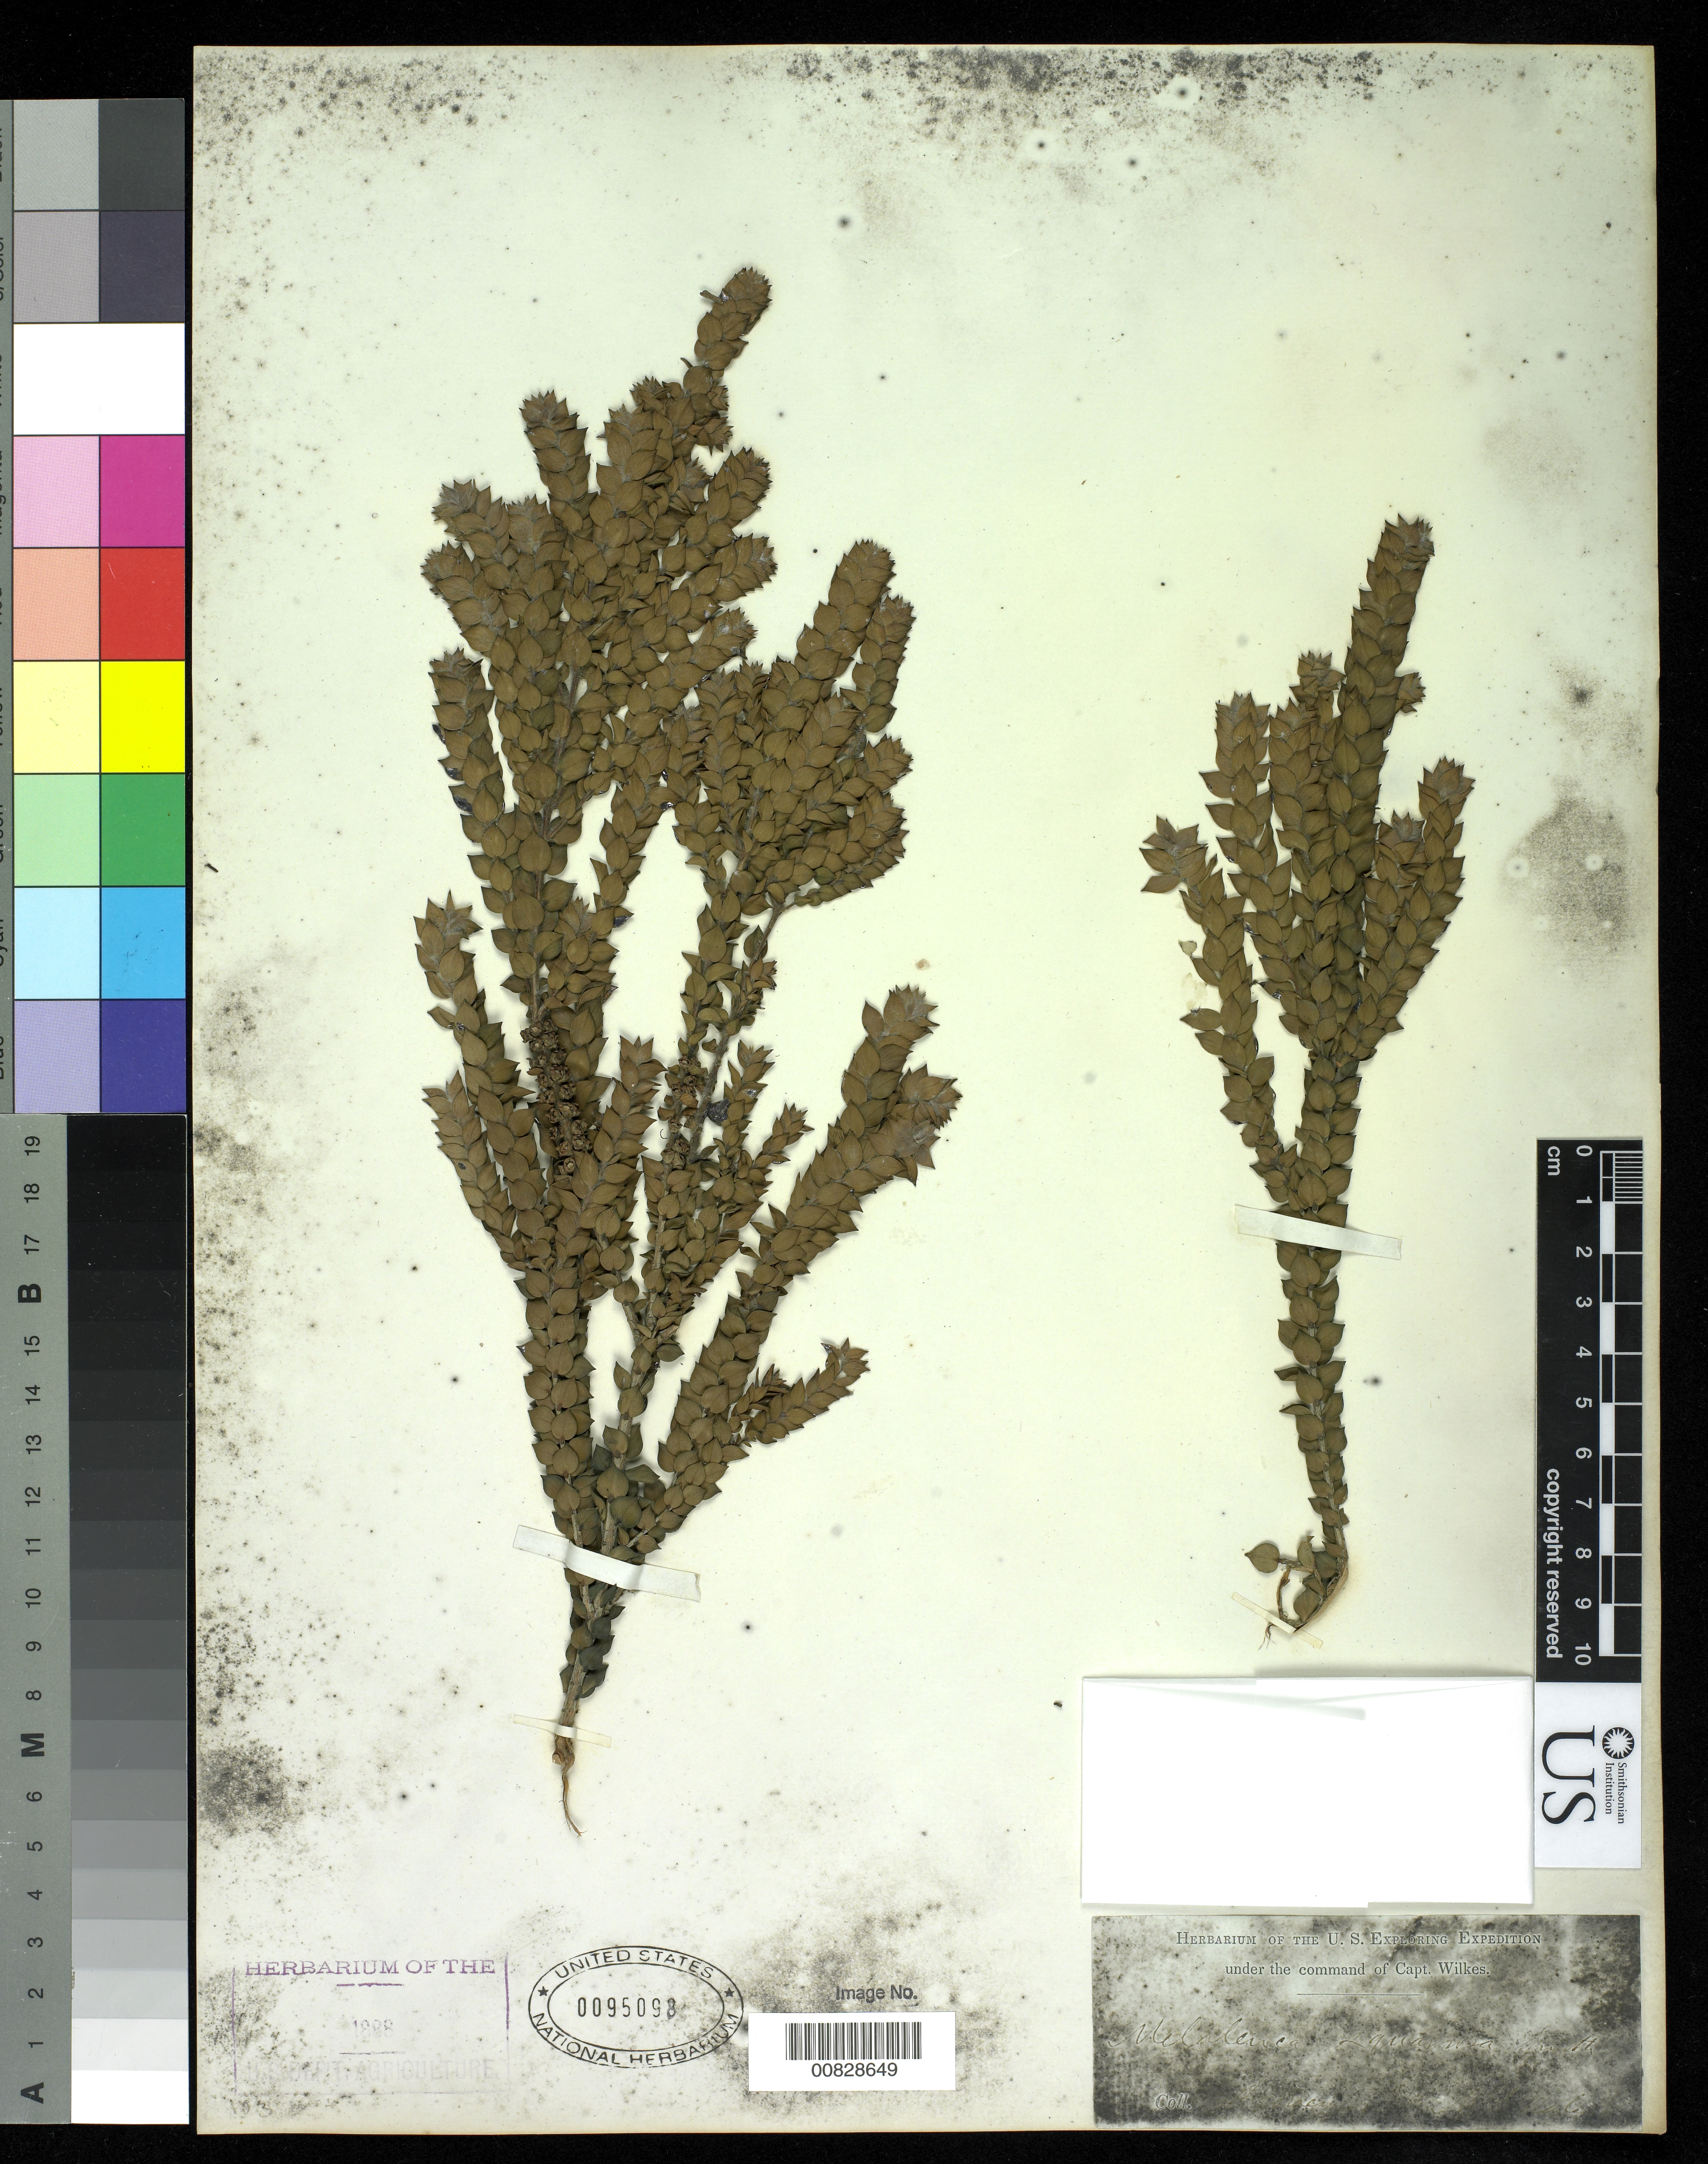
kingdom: Plantae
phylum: Tracheophyta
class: Magnoliopsida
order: Myrtales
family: Myrtaceae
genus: Melaleuca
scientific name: Melaleuca squarrosa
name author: Sm.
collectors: Wilkes Explor. Exped.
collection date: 1838/1842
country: Australia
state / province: New South Wales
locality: Sydney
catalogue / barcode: US 95098